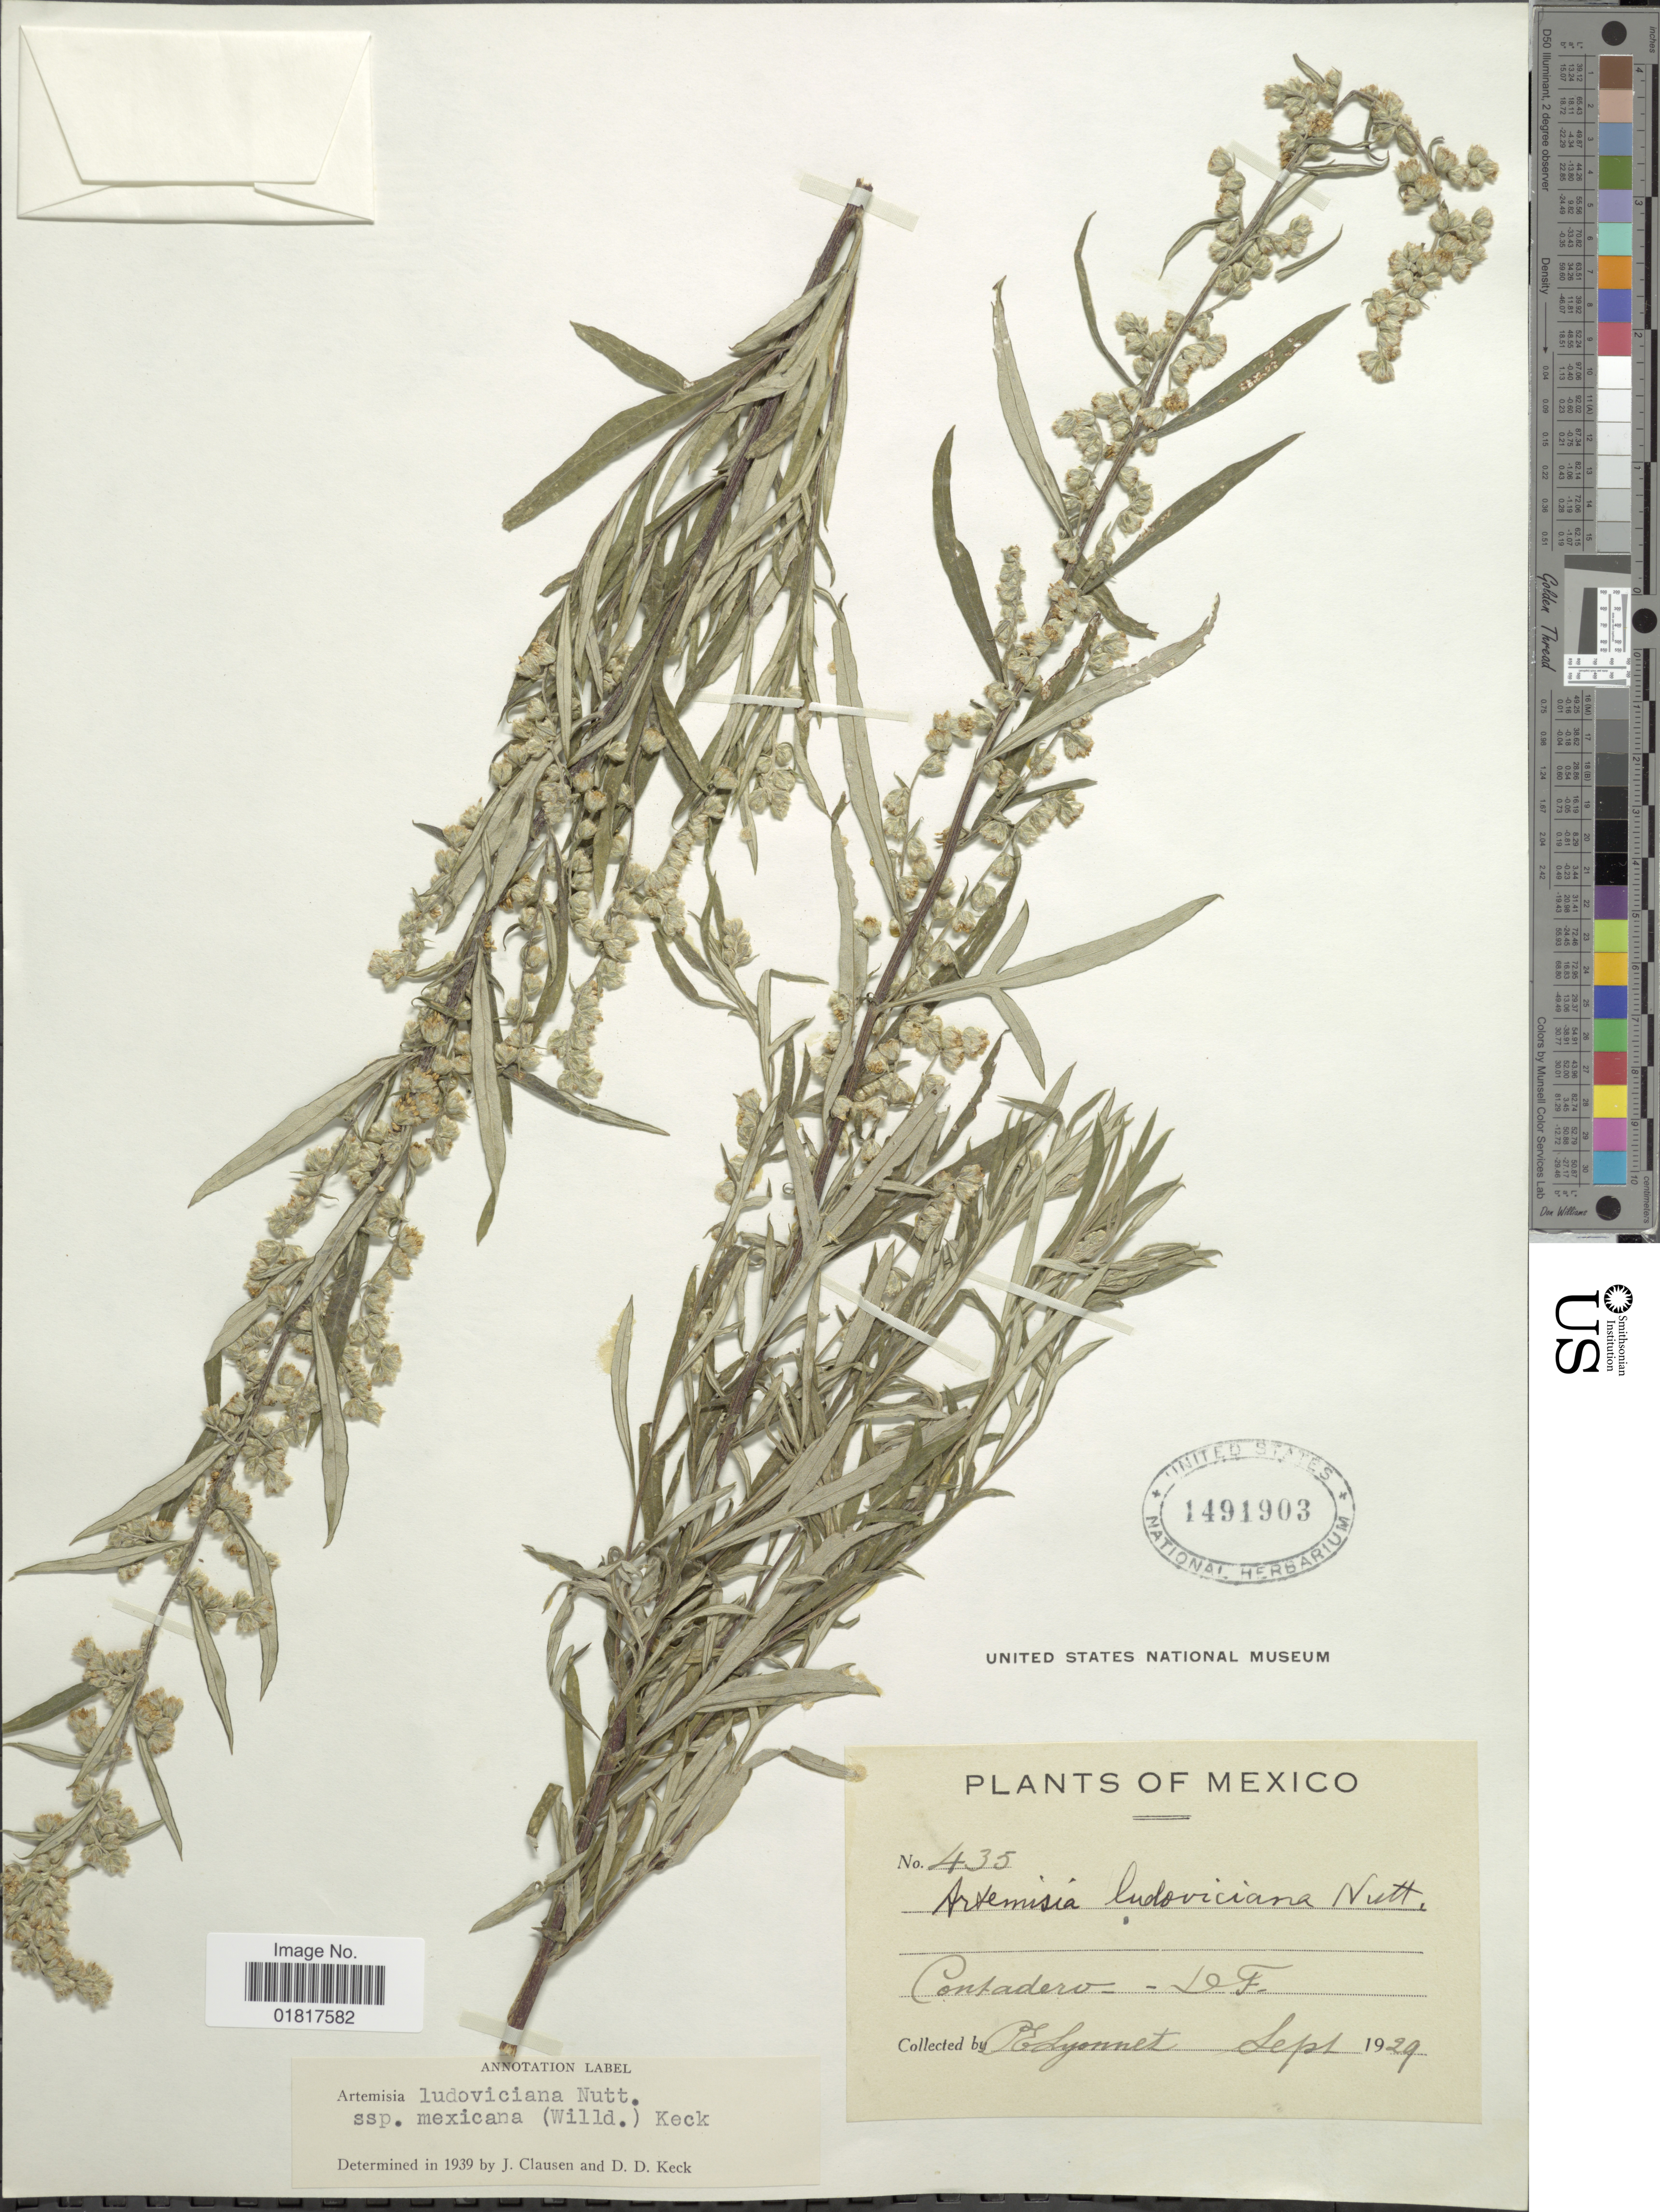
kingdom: Plantae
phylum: Tracheophyta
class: Magnoliopsida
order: Asterales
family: Asteraceae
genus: Artemisia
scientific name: Artemisia ludoviciana subsp. mexicana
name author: (Willd. ex Spreng.) D.D. Keck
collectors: P. Lyonnet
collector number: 435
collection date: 1929-09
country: Mexico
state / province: Distrito Federal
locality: Contadero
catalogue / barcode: US 1491903